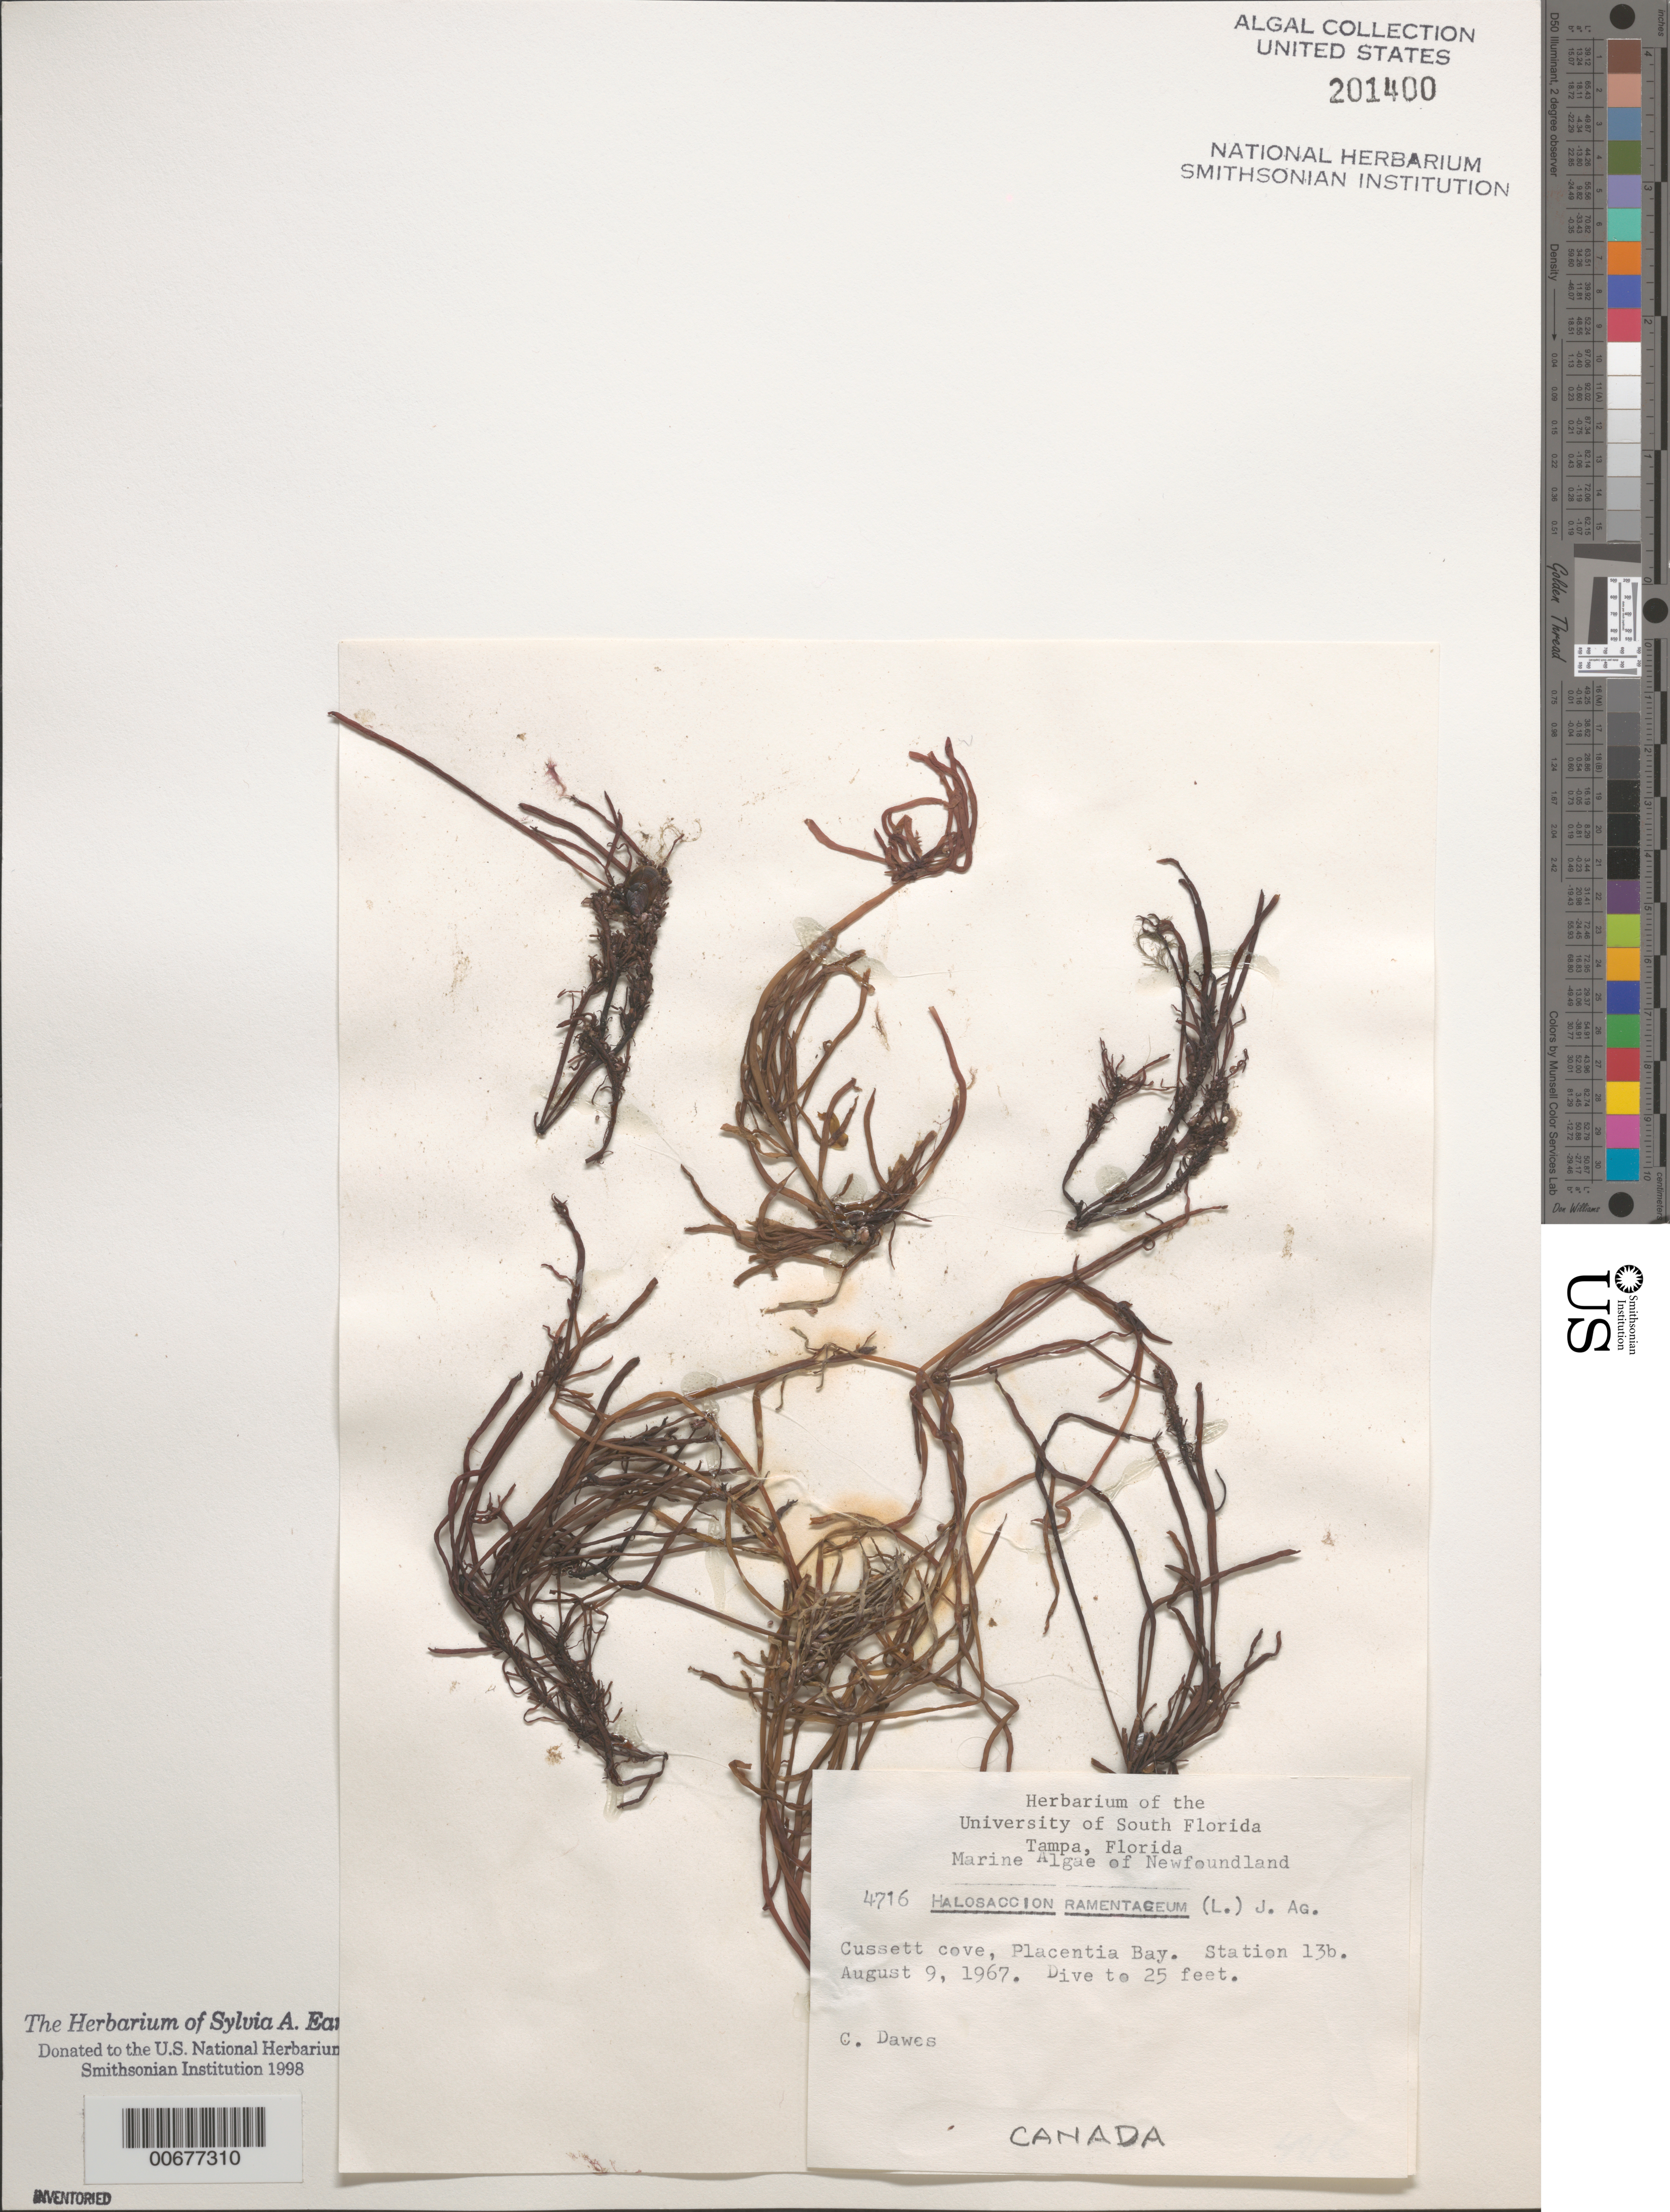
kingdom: Plantae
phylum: Rhodophyta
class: Florideophyceae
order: Palmariales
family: Palmariaceae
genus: Devaleraea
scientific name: Devaleraea ramentacea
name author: (L.) Guiry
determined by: Algae name updating Project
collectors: C. Dawes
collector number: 4716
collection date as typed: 09 Aug 1967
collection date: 1967-08-09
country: Canada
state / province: Newfoundland and Labrador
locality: Cussett Cove, Placentia Bay, station 13b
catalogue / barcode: US 201400